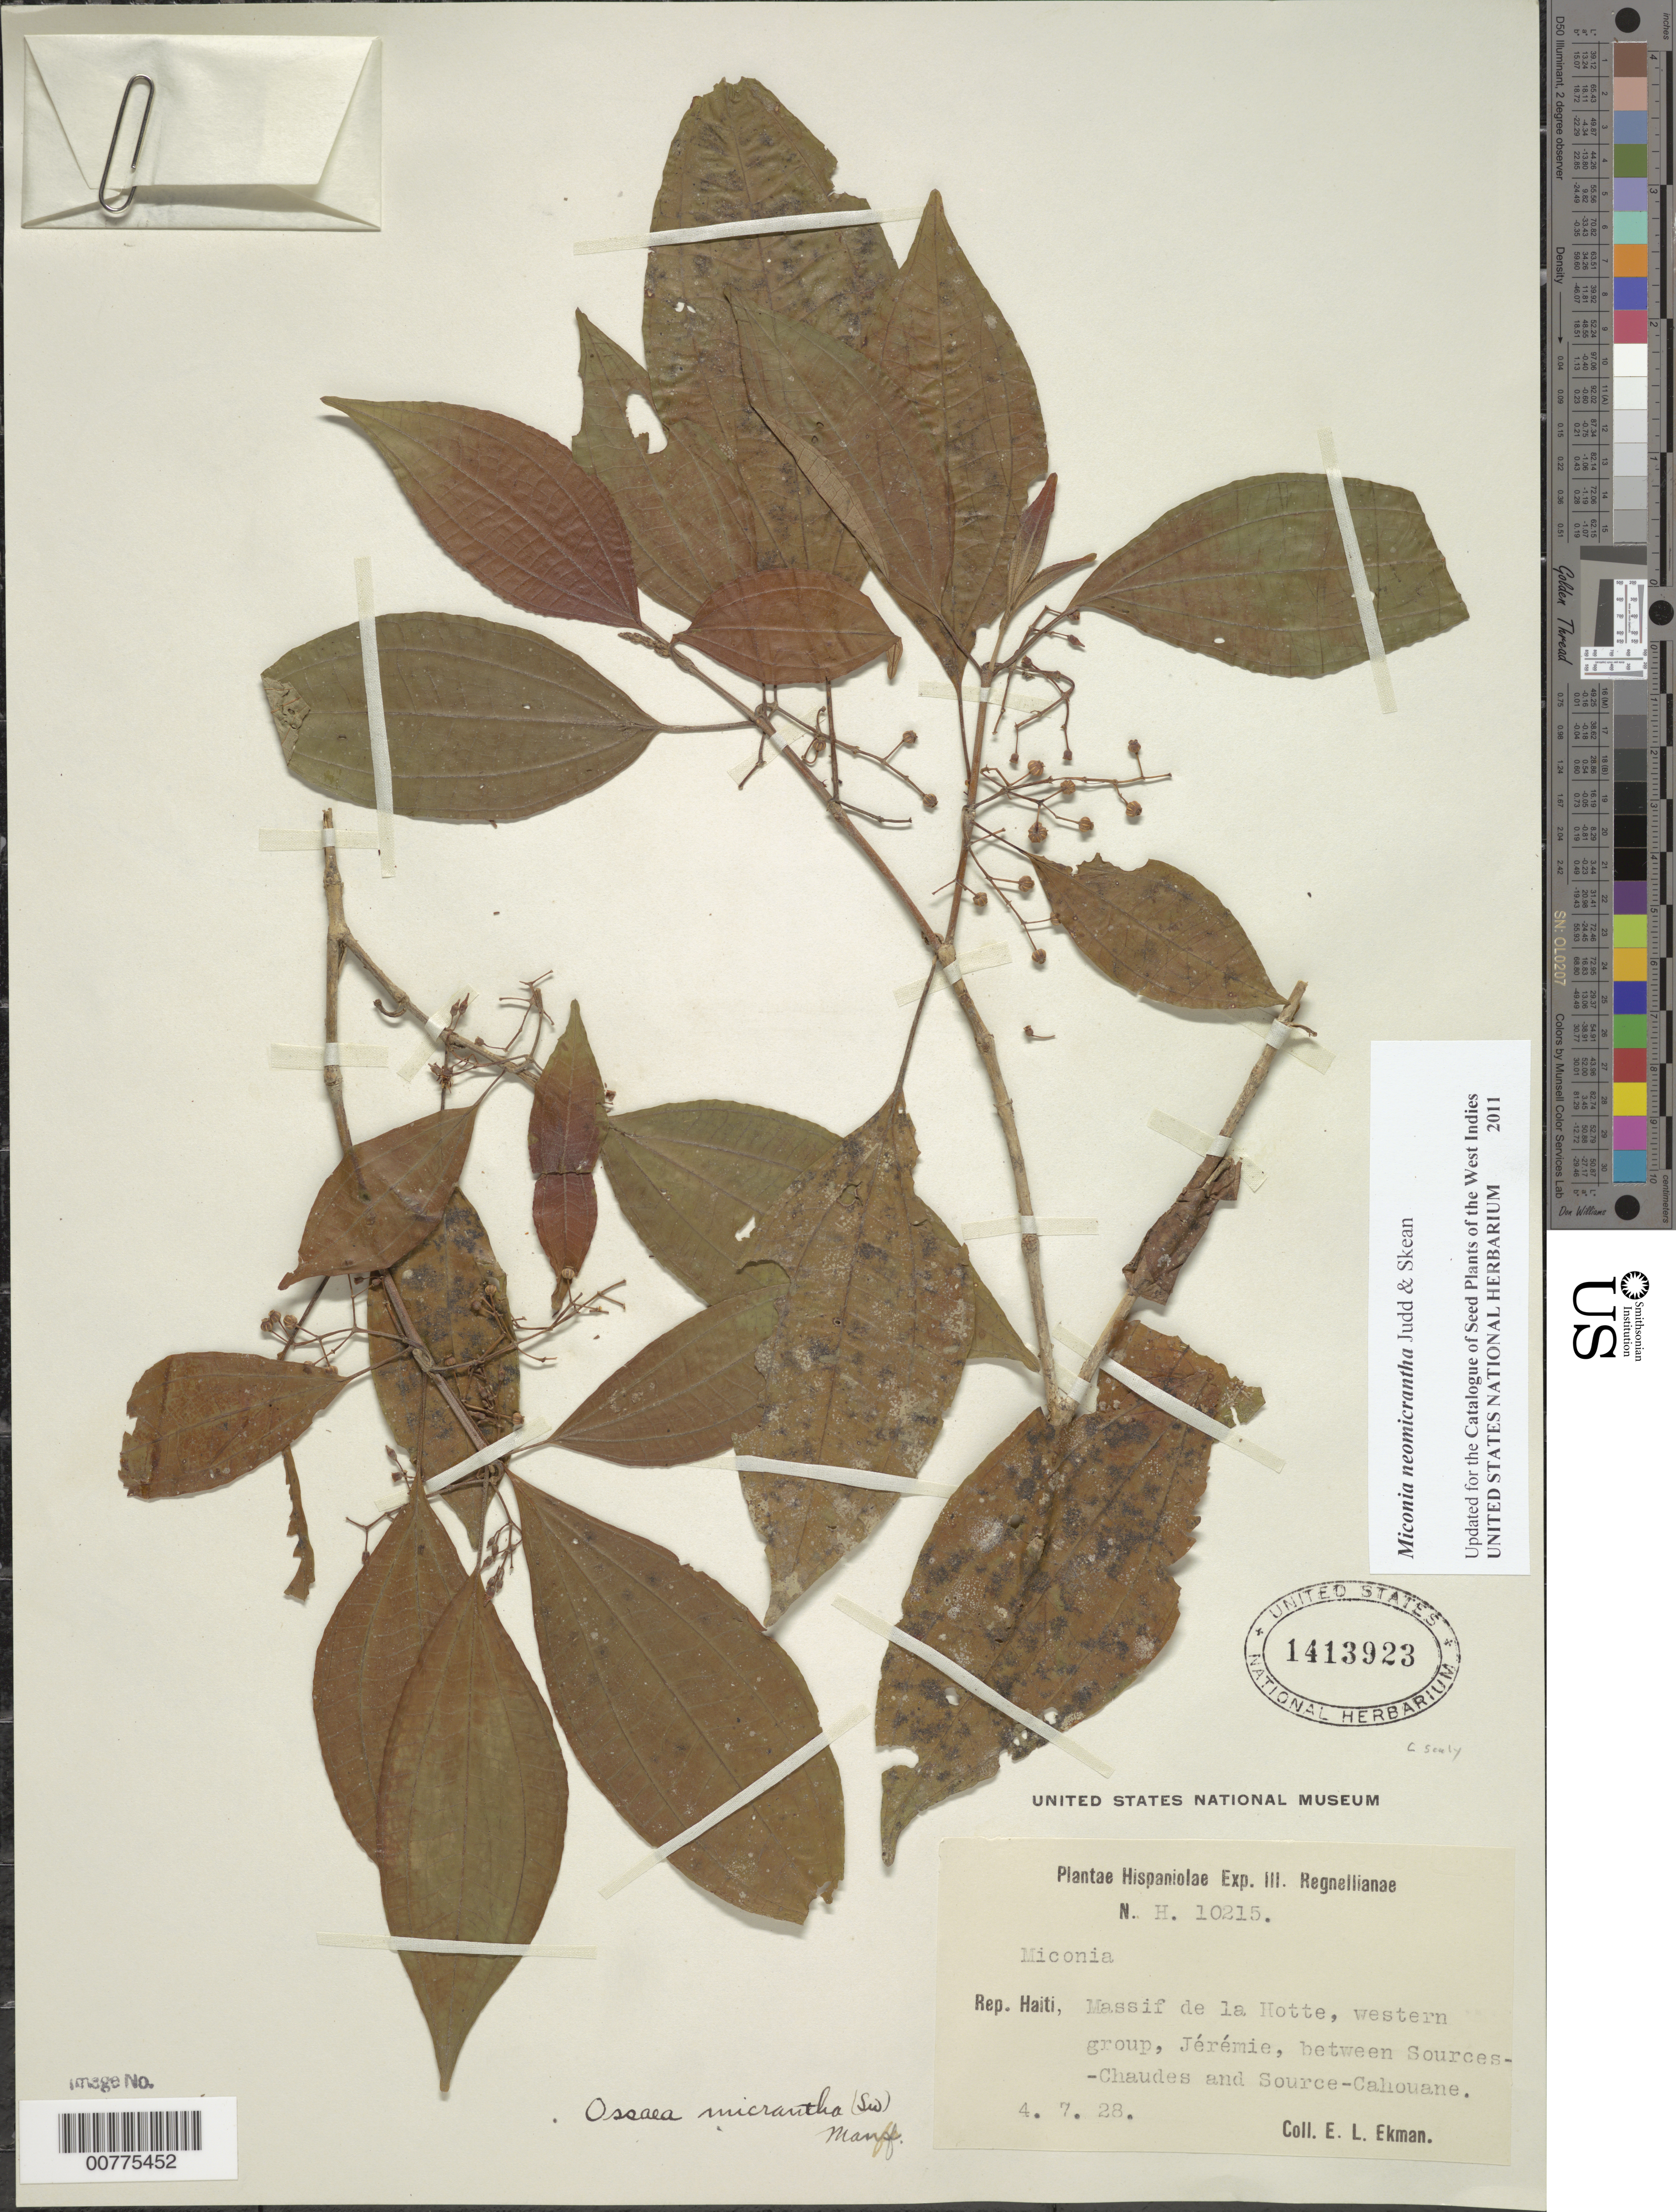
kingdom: Plantae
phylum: Tracheophyta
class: Magnoliopsida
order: Myrtales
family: Melastomataceae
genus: Miconia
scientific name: Miconia neomicrantha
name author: Judd & Skean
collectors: E. L. Ekman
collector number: H 10215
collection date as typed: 04 Jul 1928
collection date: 1928-07-04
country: Haiti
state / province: Grand'Anse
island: Hispaniola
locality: Massif de la Hotte, western group, Jérémie, between Sources-Chaudes and Source-Cahouane.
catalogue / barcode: US 1413923